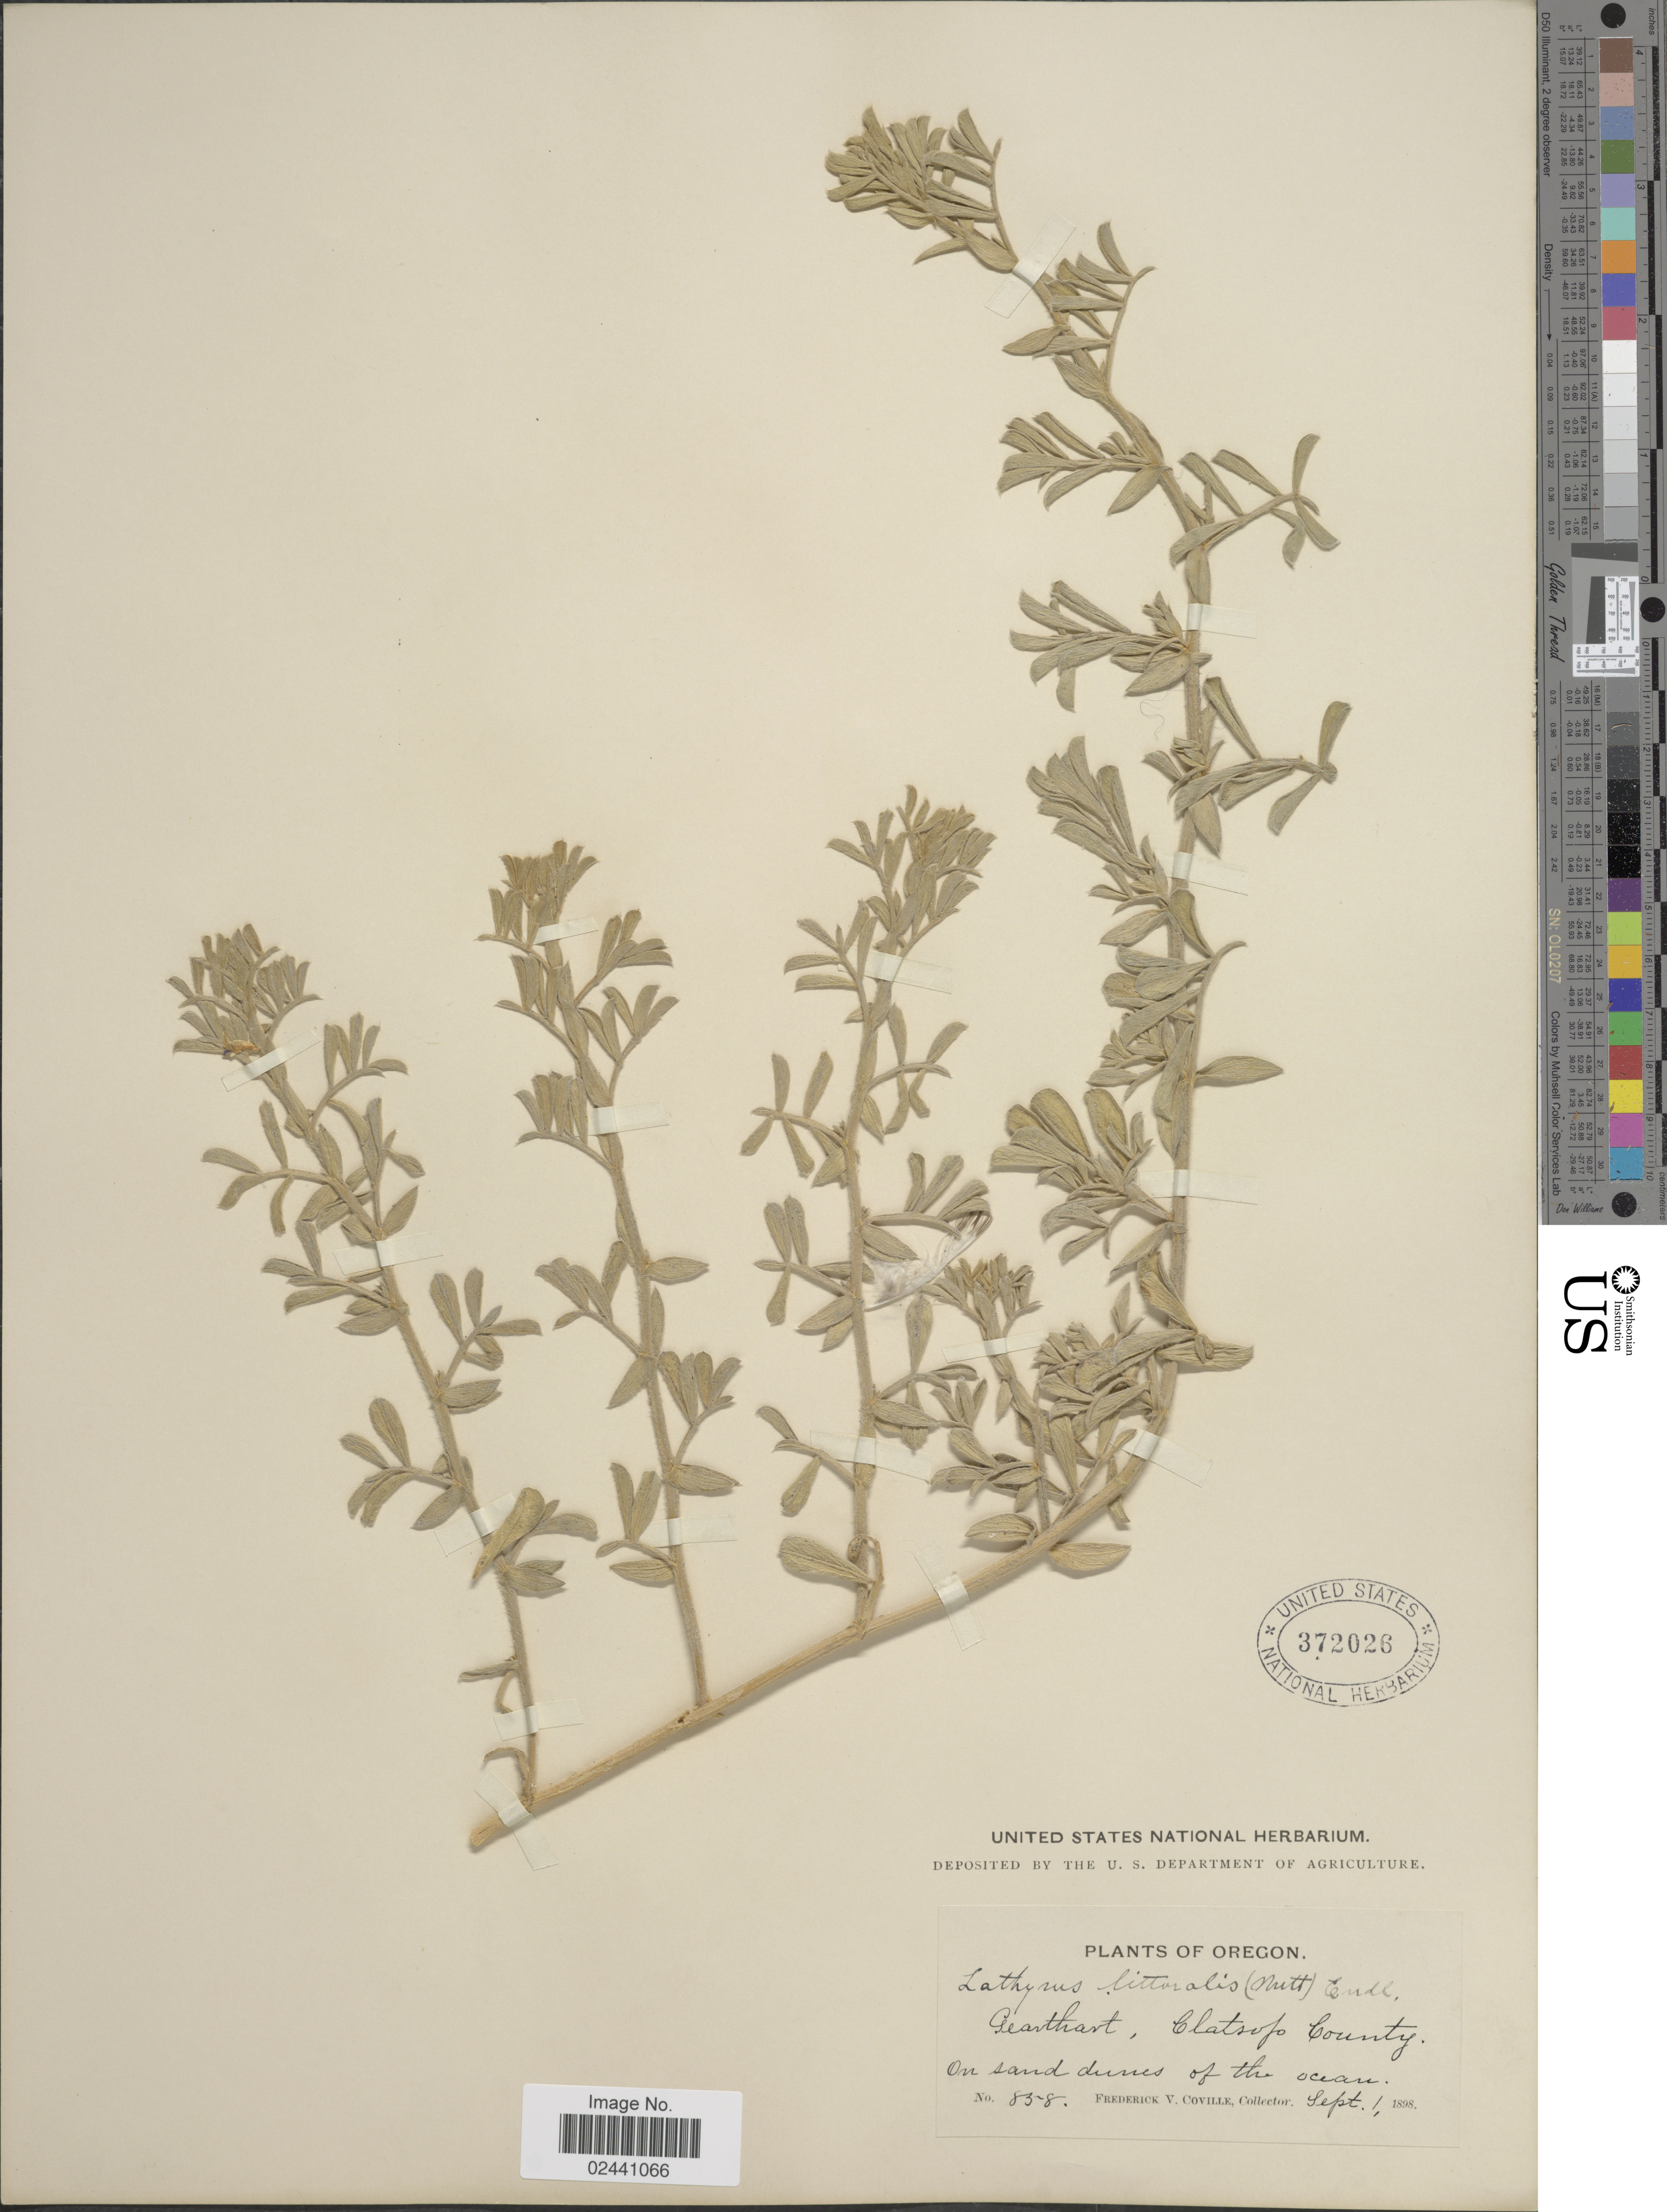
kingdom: Plantae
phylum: Tracheophyta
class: Magnoliopsida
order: Fabales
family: Fabaceae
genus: Lathyrus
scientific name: Lathyrus littoralis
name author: (Torr. & A. Gray) Walp.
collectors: F. V. Coville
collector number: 858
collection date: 1898-09-01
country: United States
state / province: Oregon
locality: Gearthart, Clatsopo County. On sand dunes of the ocean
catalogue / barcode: US 372026